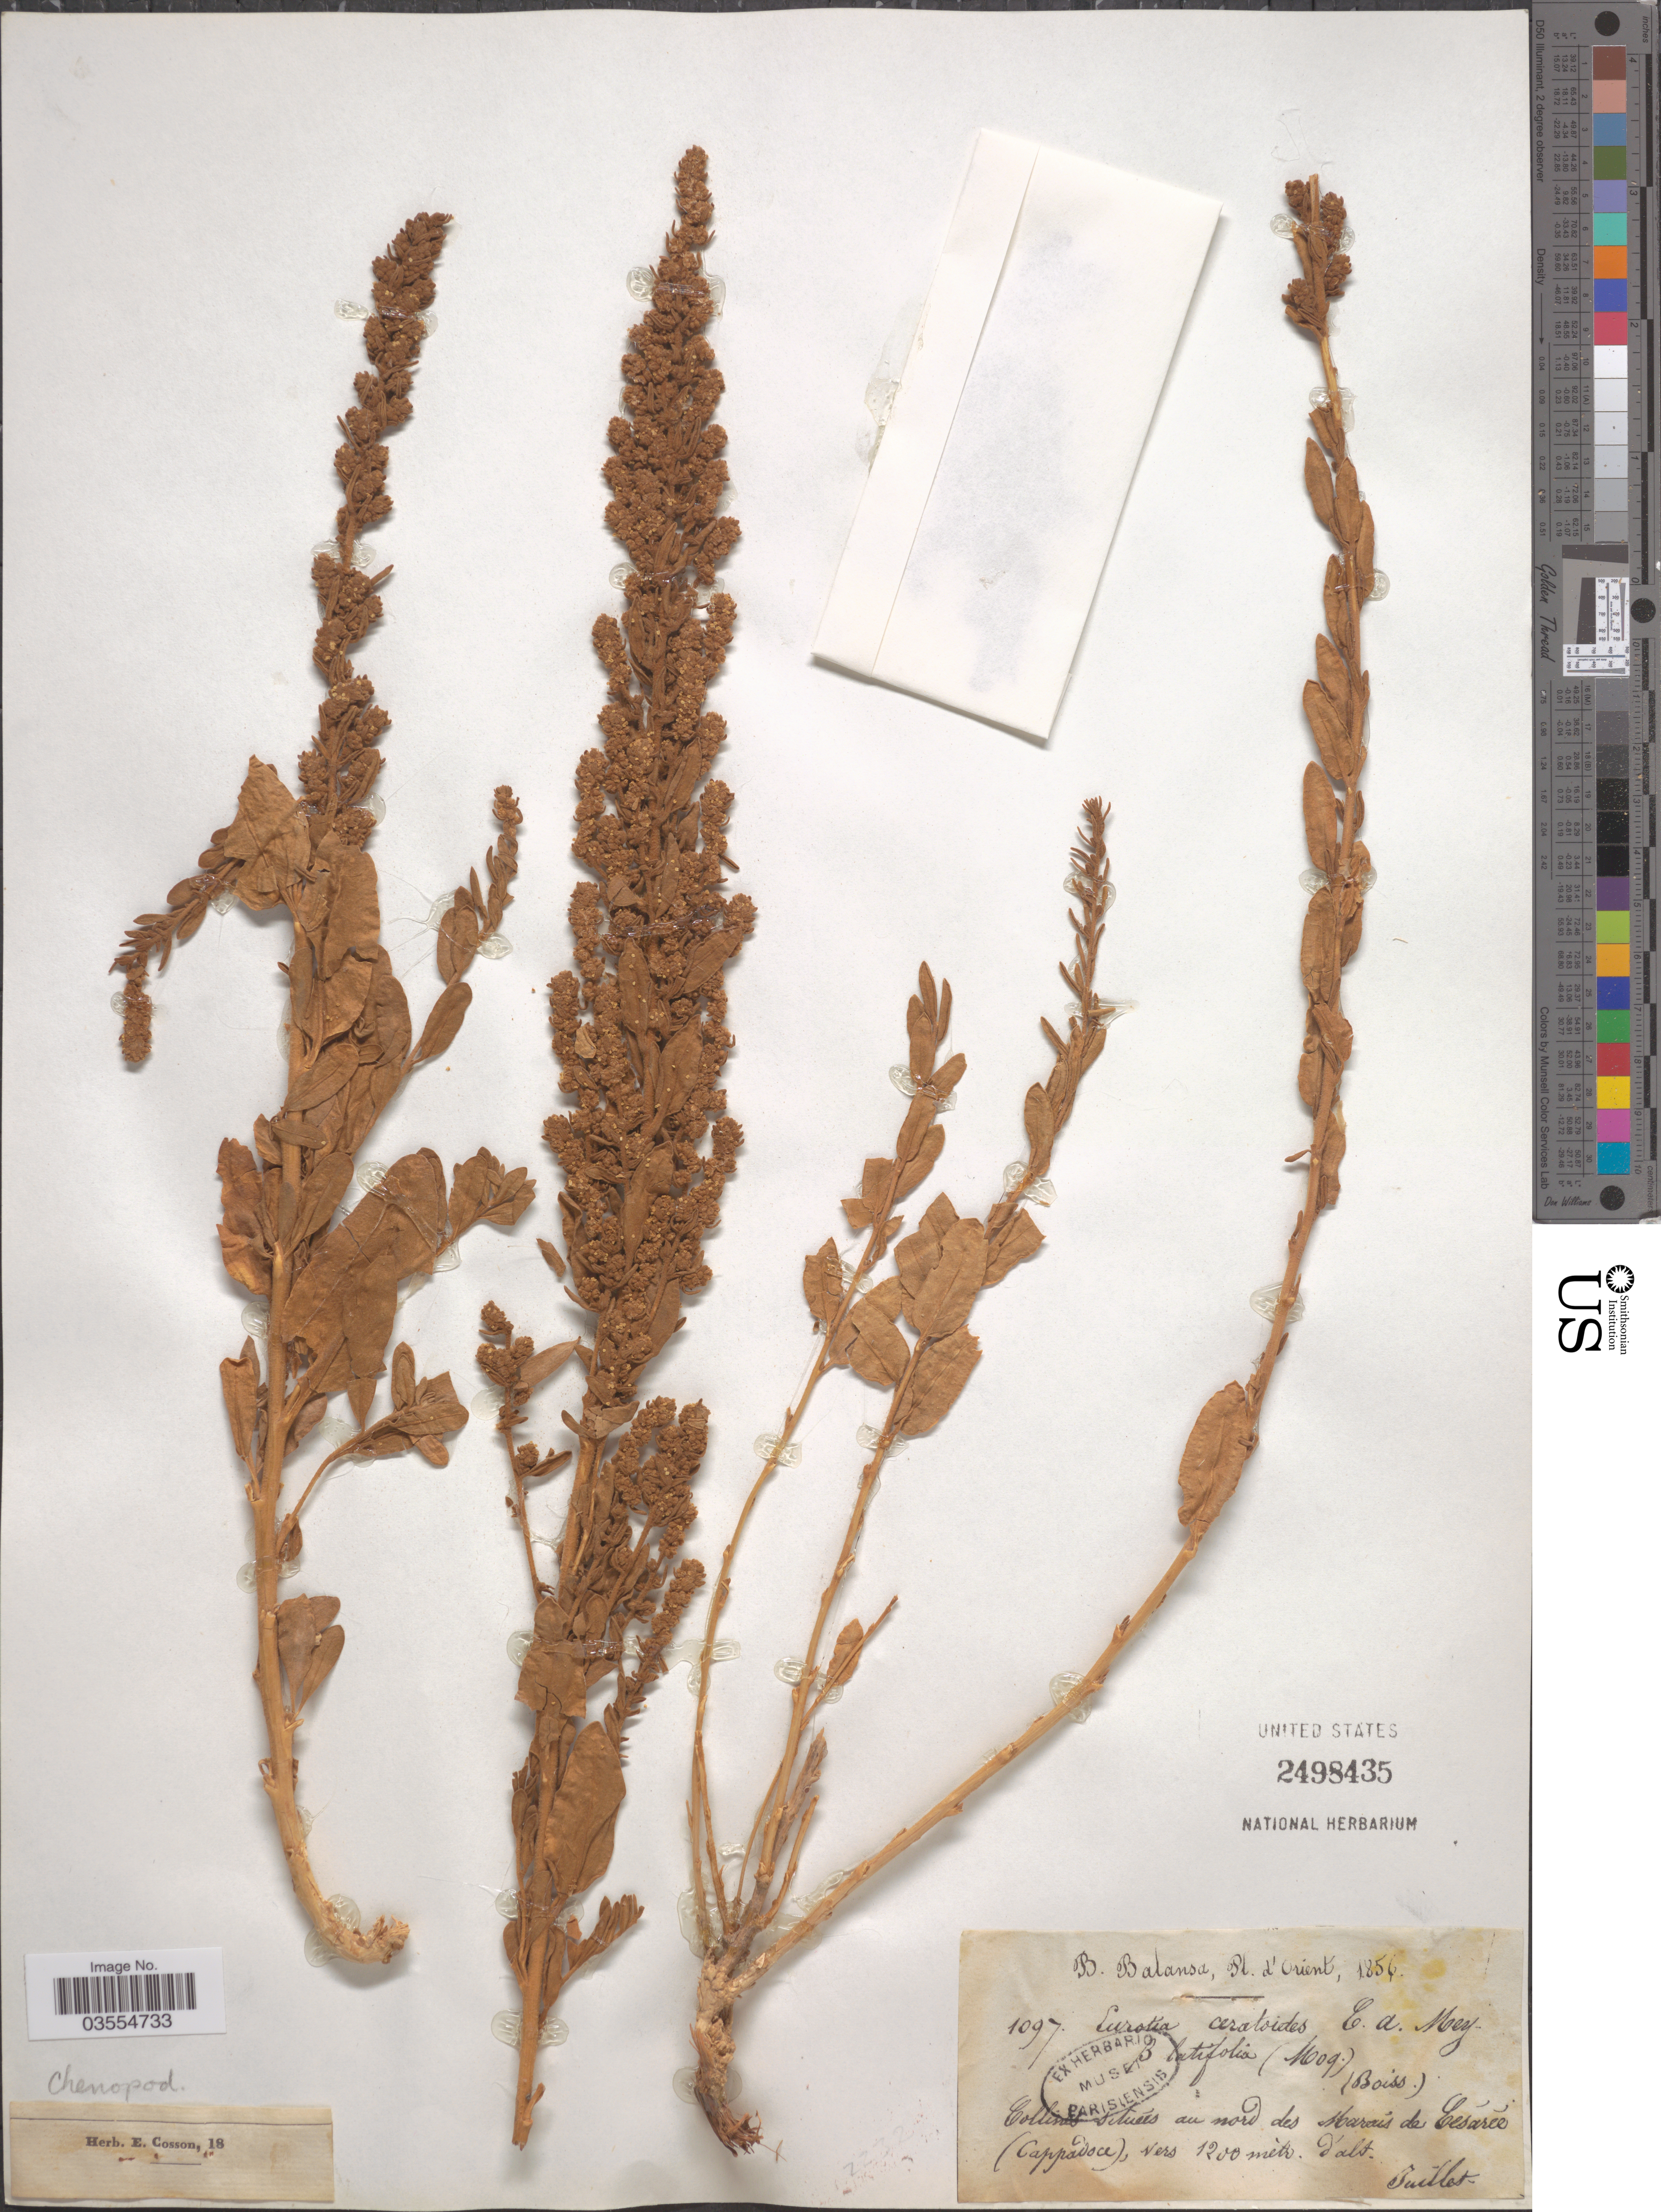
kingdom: Plantae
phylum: Tracheophyta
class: Magnoliopsida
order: Caryophyllales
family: Amaranthaceae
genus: Krascheninnikovia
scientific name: Krascheninnikovia ceratoides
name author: (L.) Gueldenst.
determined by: U.S. National Herbarium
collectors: B. Balansa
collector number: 1097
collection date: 1856-07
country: Turkey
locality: D'Orient. Au nord des Marais de Cešarĕe (Cappadoce).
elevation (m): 1200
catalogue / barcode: US 2498435